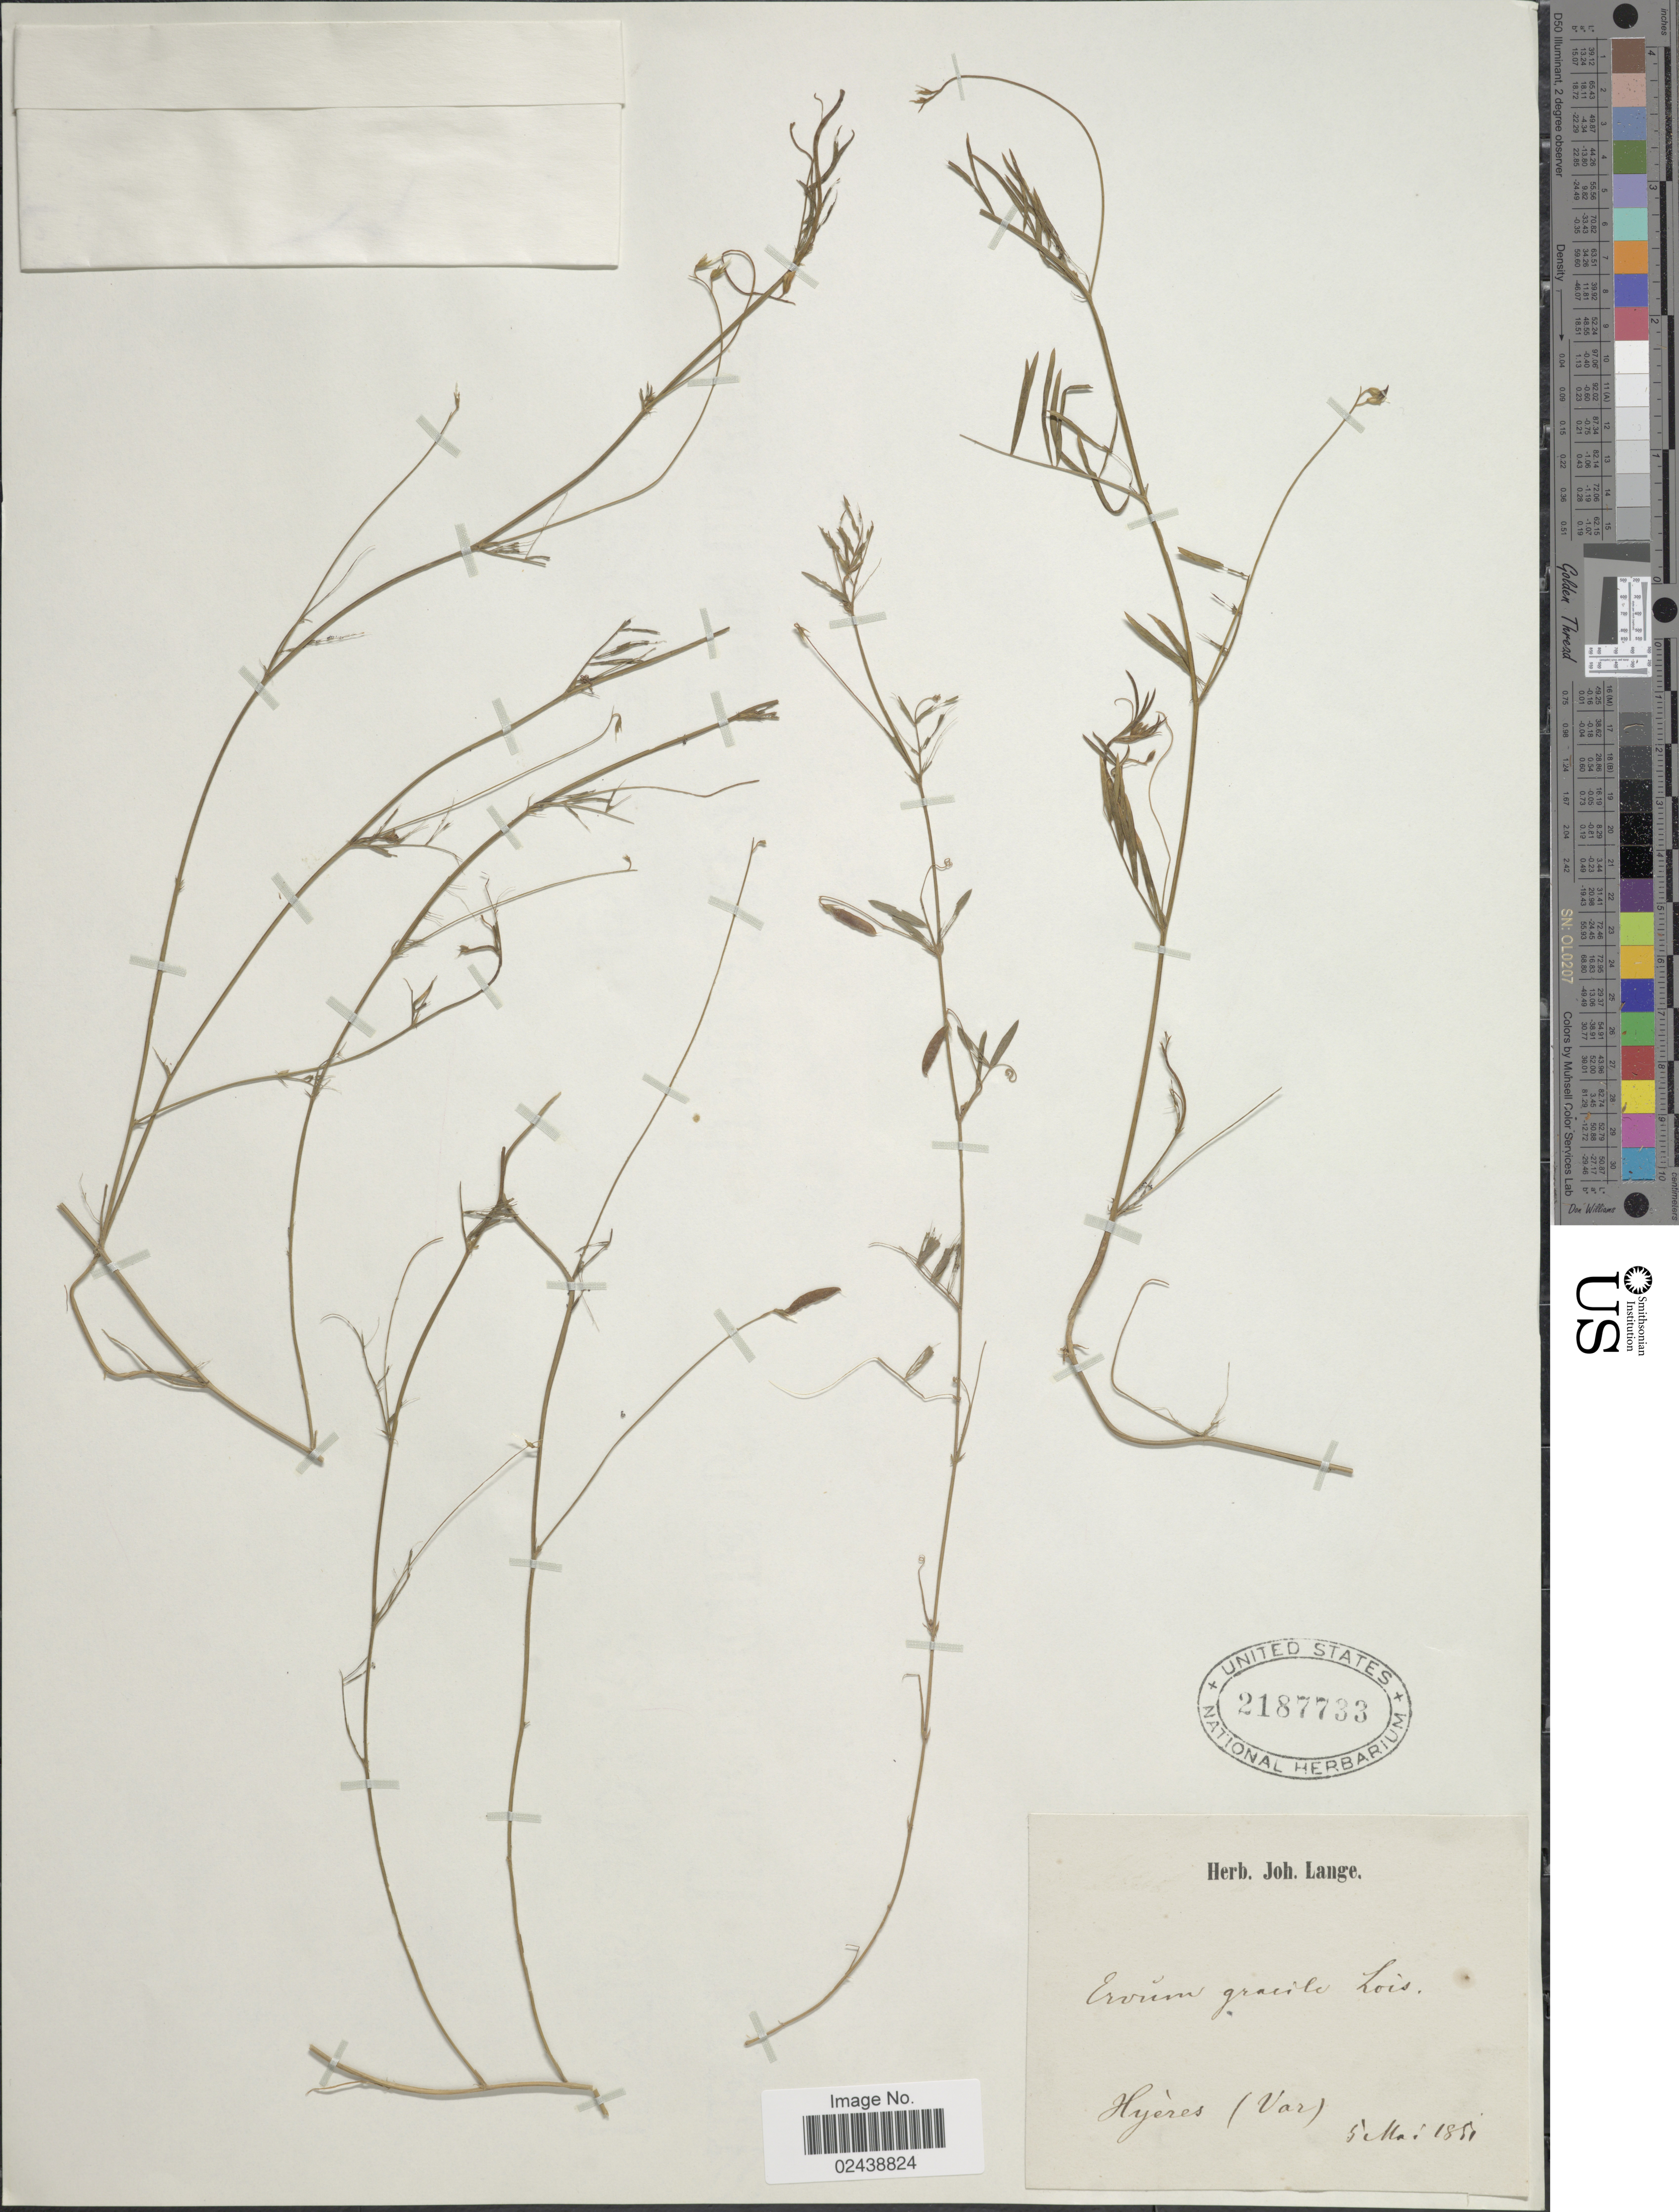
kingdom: Plantae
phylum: Tracheophyta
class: Magnoliopsida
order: Fabales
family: Fabaceae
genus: Vicia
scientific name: Vicia gracile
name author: L.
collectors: ex herb. Joh. Lange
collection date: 1851-05-05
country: France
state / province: Provence-Alpes-Côte d'Azur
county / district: Var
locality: Hyeres (Var)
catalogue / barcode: US 2187733